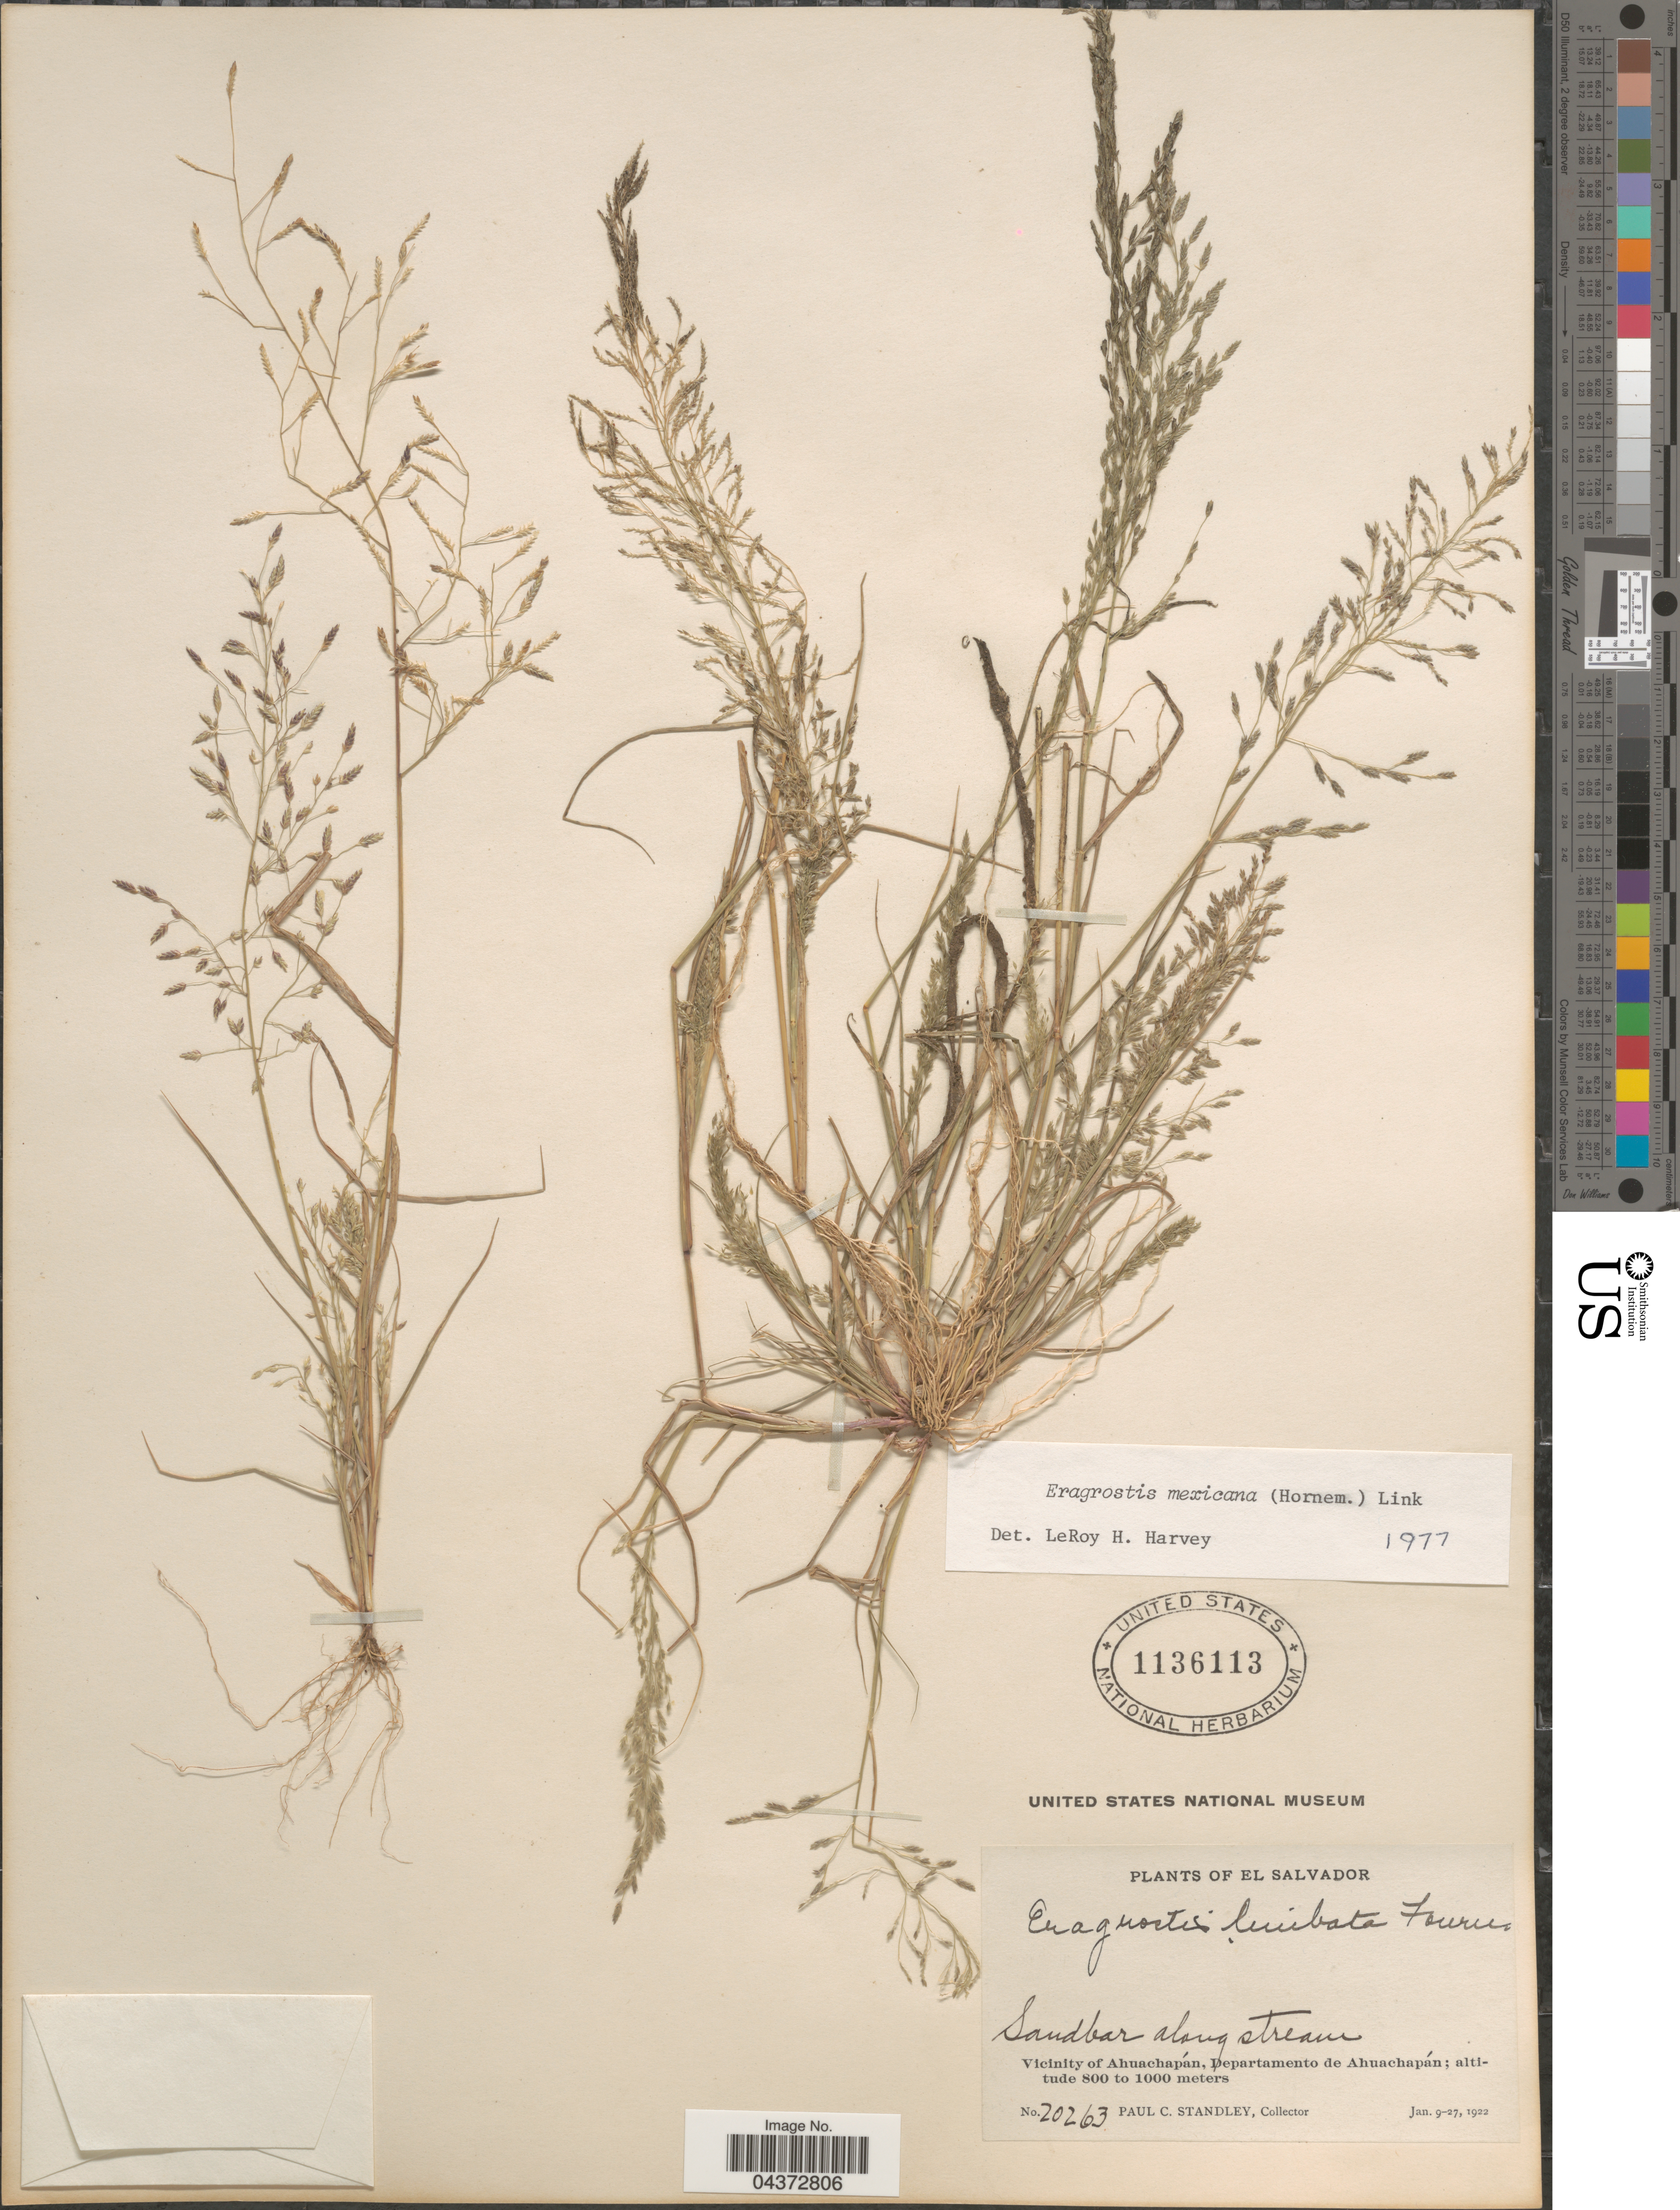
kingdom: Plantae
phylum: Tracheophyta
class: Liliopsida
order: Poales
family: Poaceae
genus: Eragrostis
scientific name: Eragrostis mexicana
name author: (Hornem.) Link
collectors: P. C. Standley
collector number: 20263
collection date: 1922-01-09/1922-01-27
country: El Salvador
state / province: Ahuachapan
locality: Vicinity of Ahuachapán, Departamento de Ahuachapán.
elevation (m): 800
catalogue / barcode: US 1136113